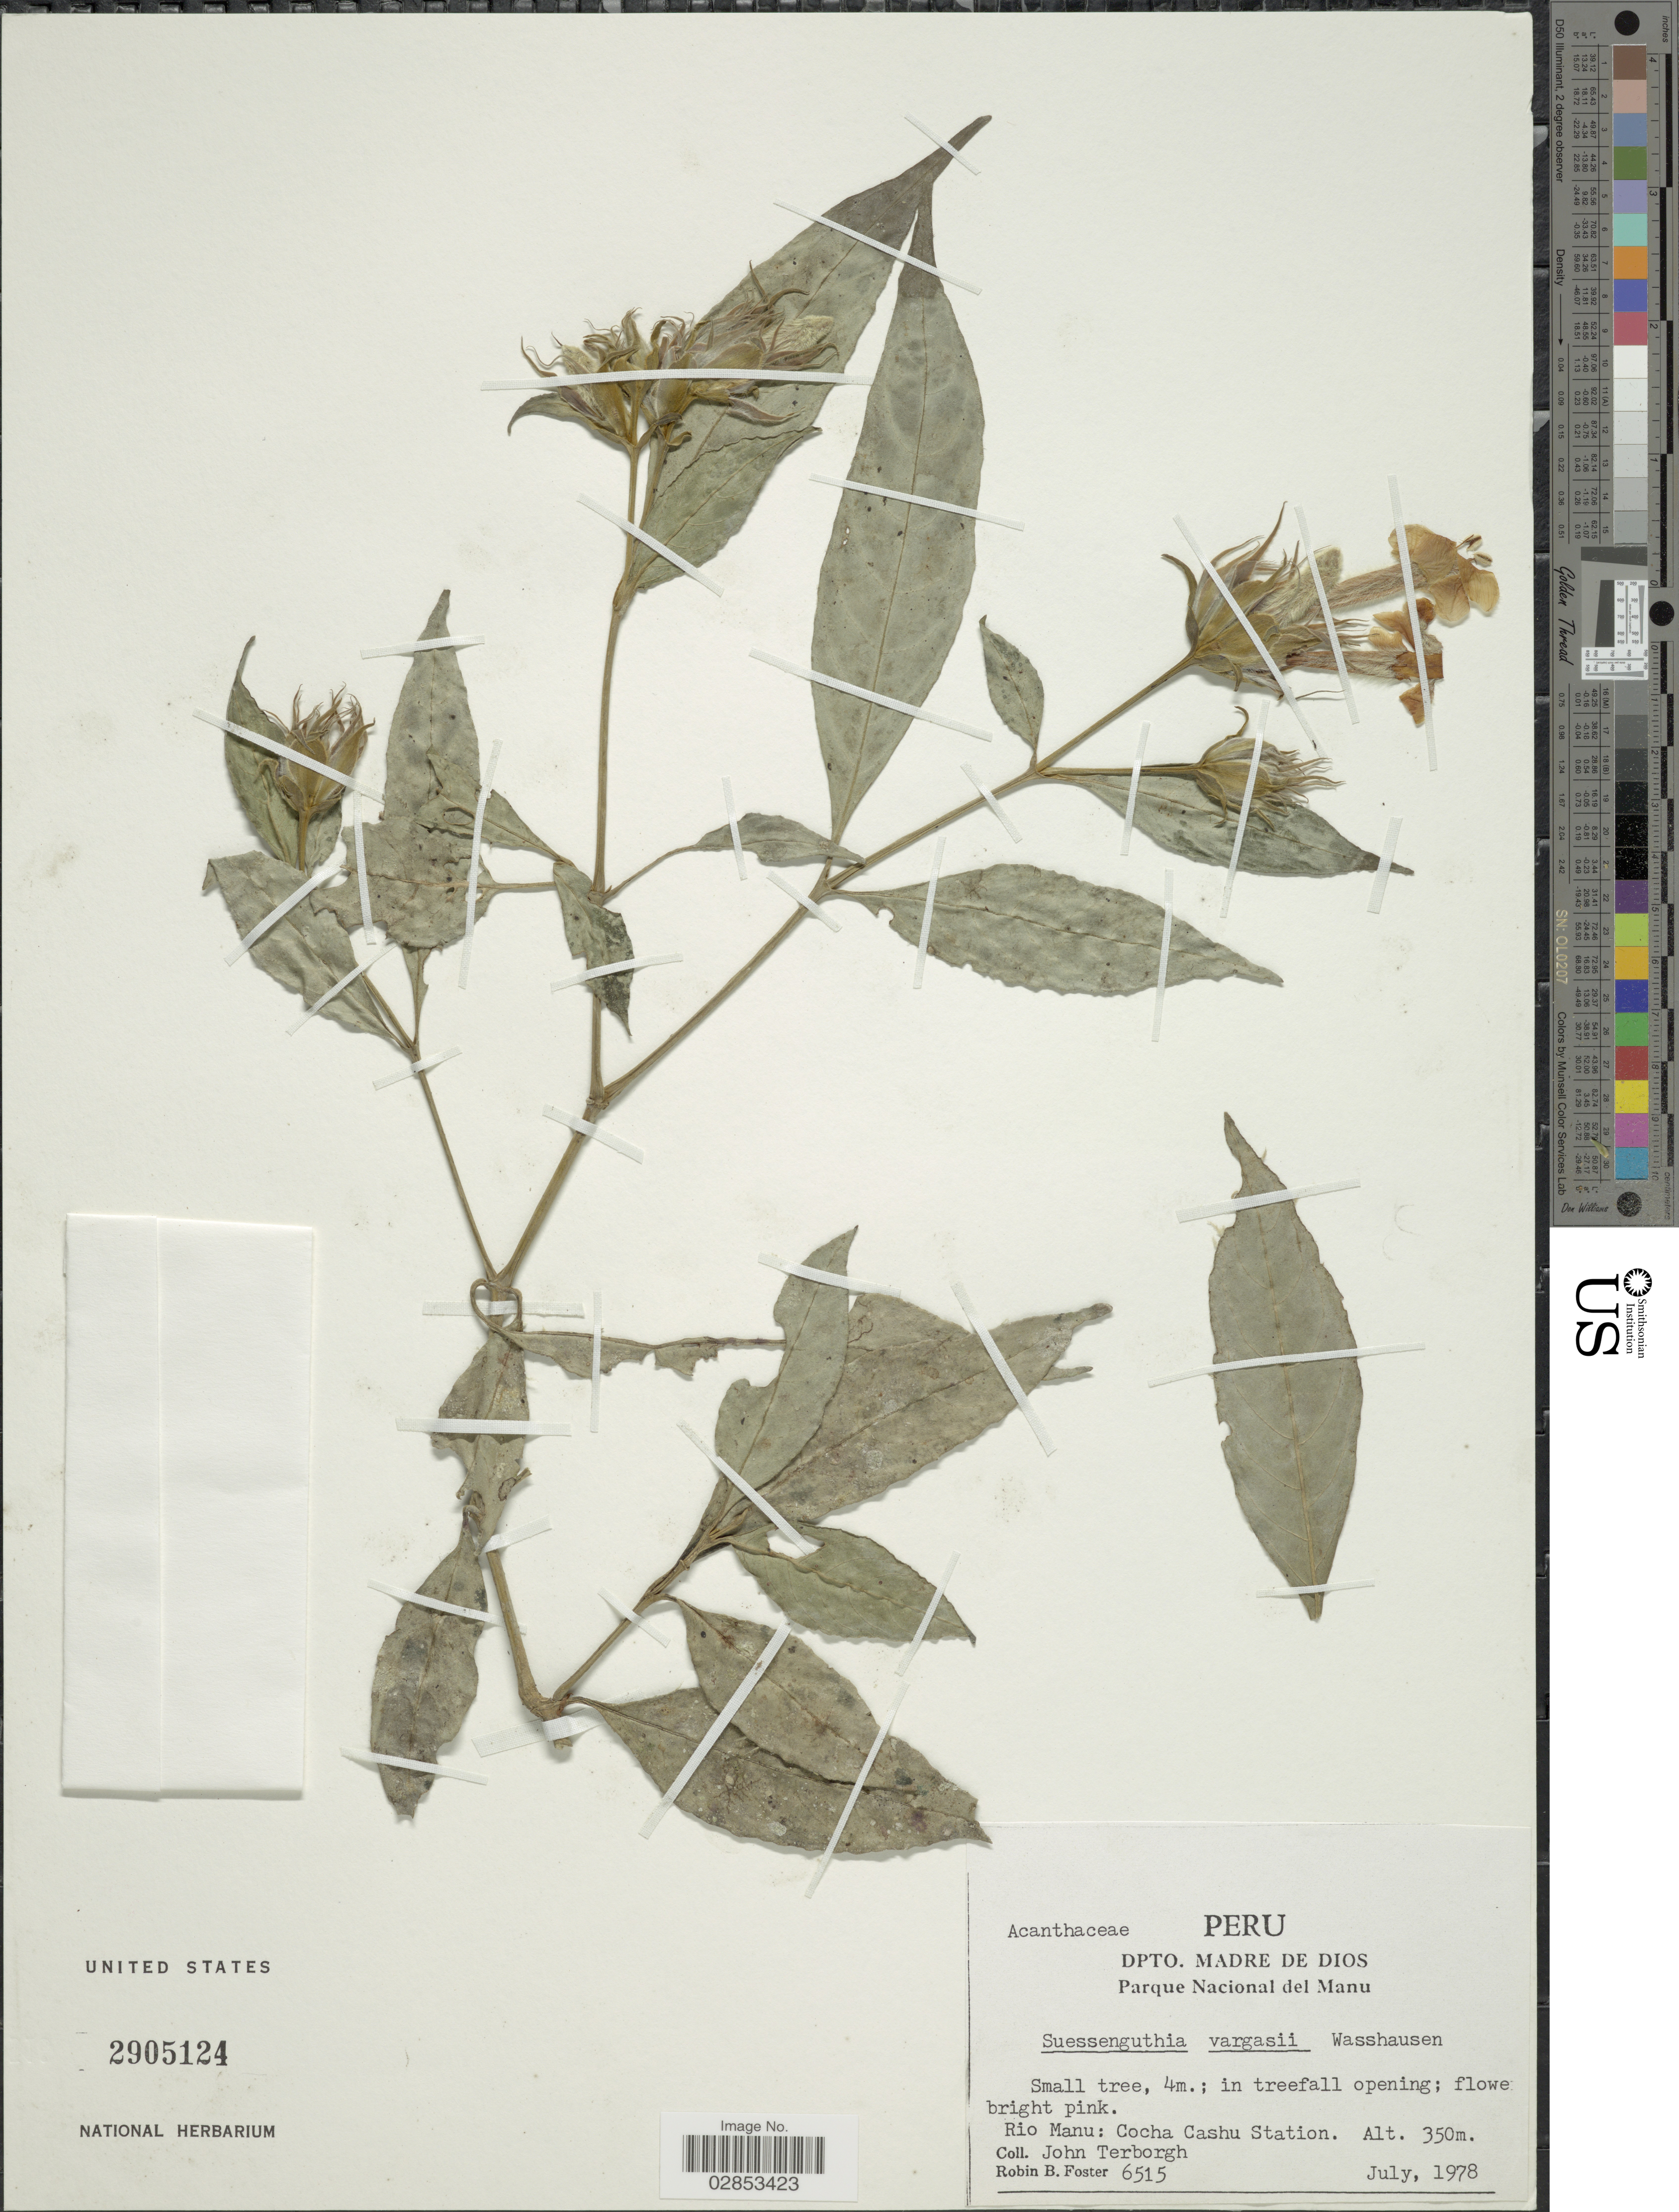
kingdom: Plantae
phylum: Tracheophyta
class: Magnoliopsida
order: Lamiales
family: Acanthaceae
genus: Suessenguthia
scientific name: Suessenguthia vargasii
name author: Wassh.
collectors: J. Terborgh & R. B. Foster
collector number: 6515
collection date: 1978-07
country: Peru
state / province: Madre de Dios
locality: Dpto. Madre de Dios. Parque Nacional del Manu. Rio Manu: Cocha Cashu Station.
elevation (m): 350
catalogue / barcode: US 2905124